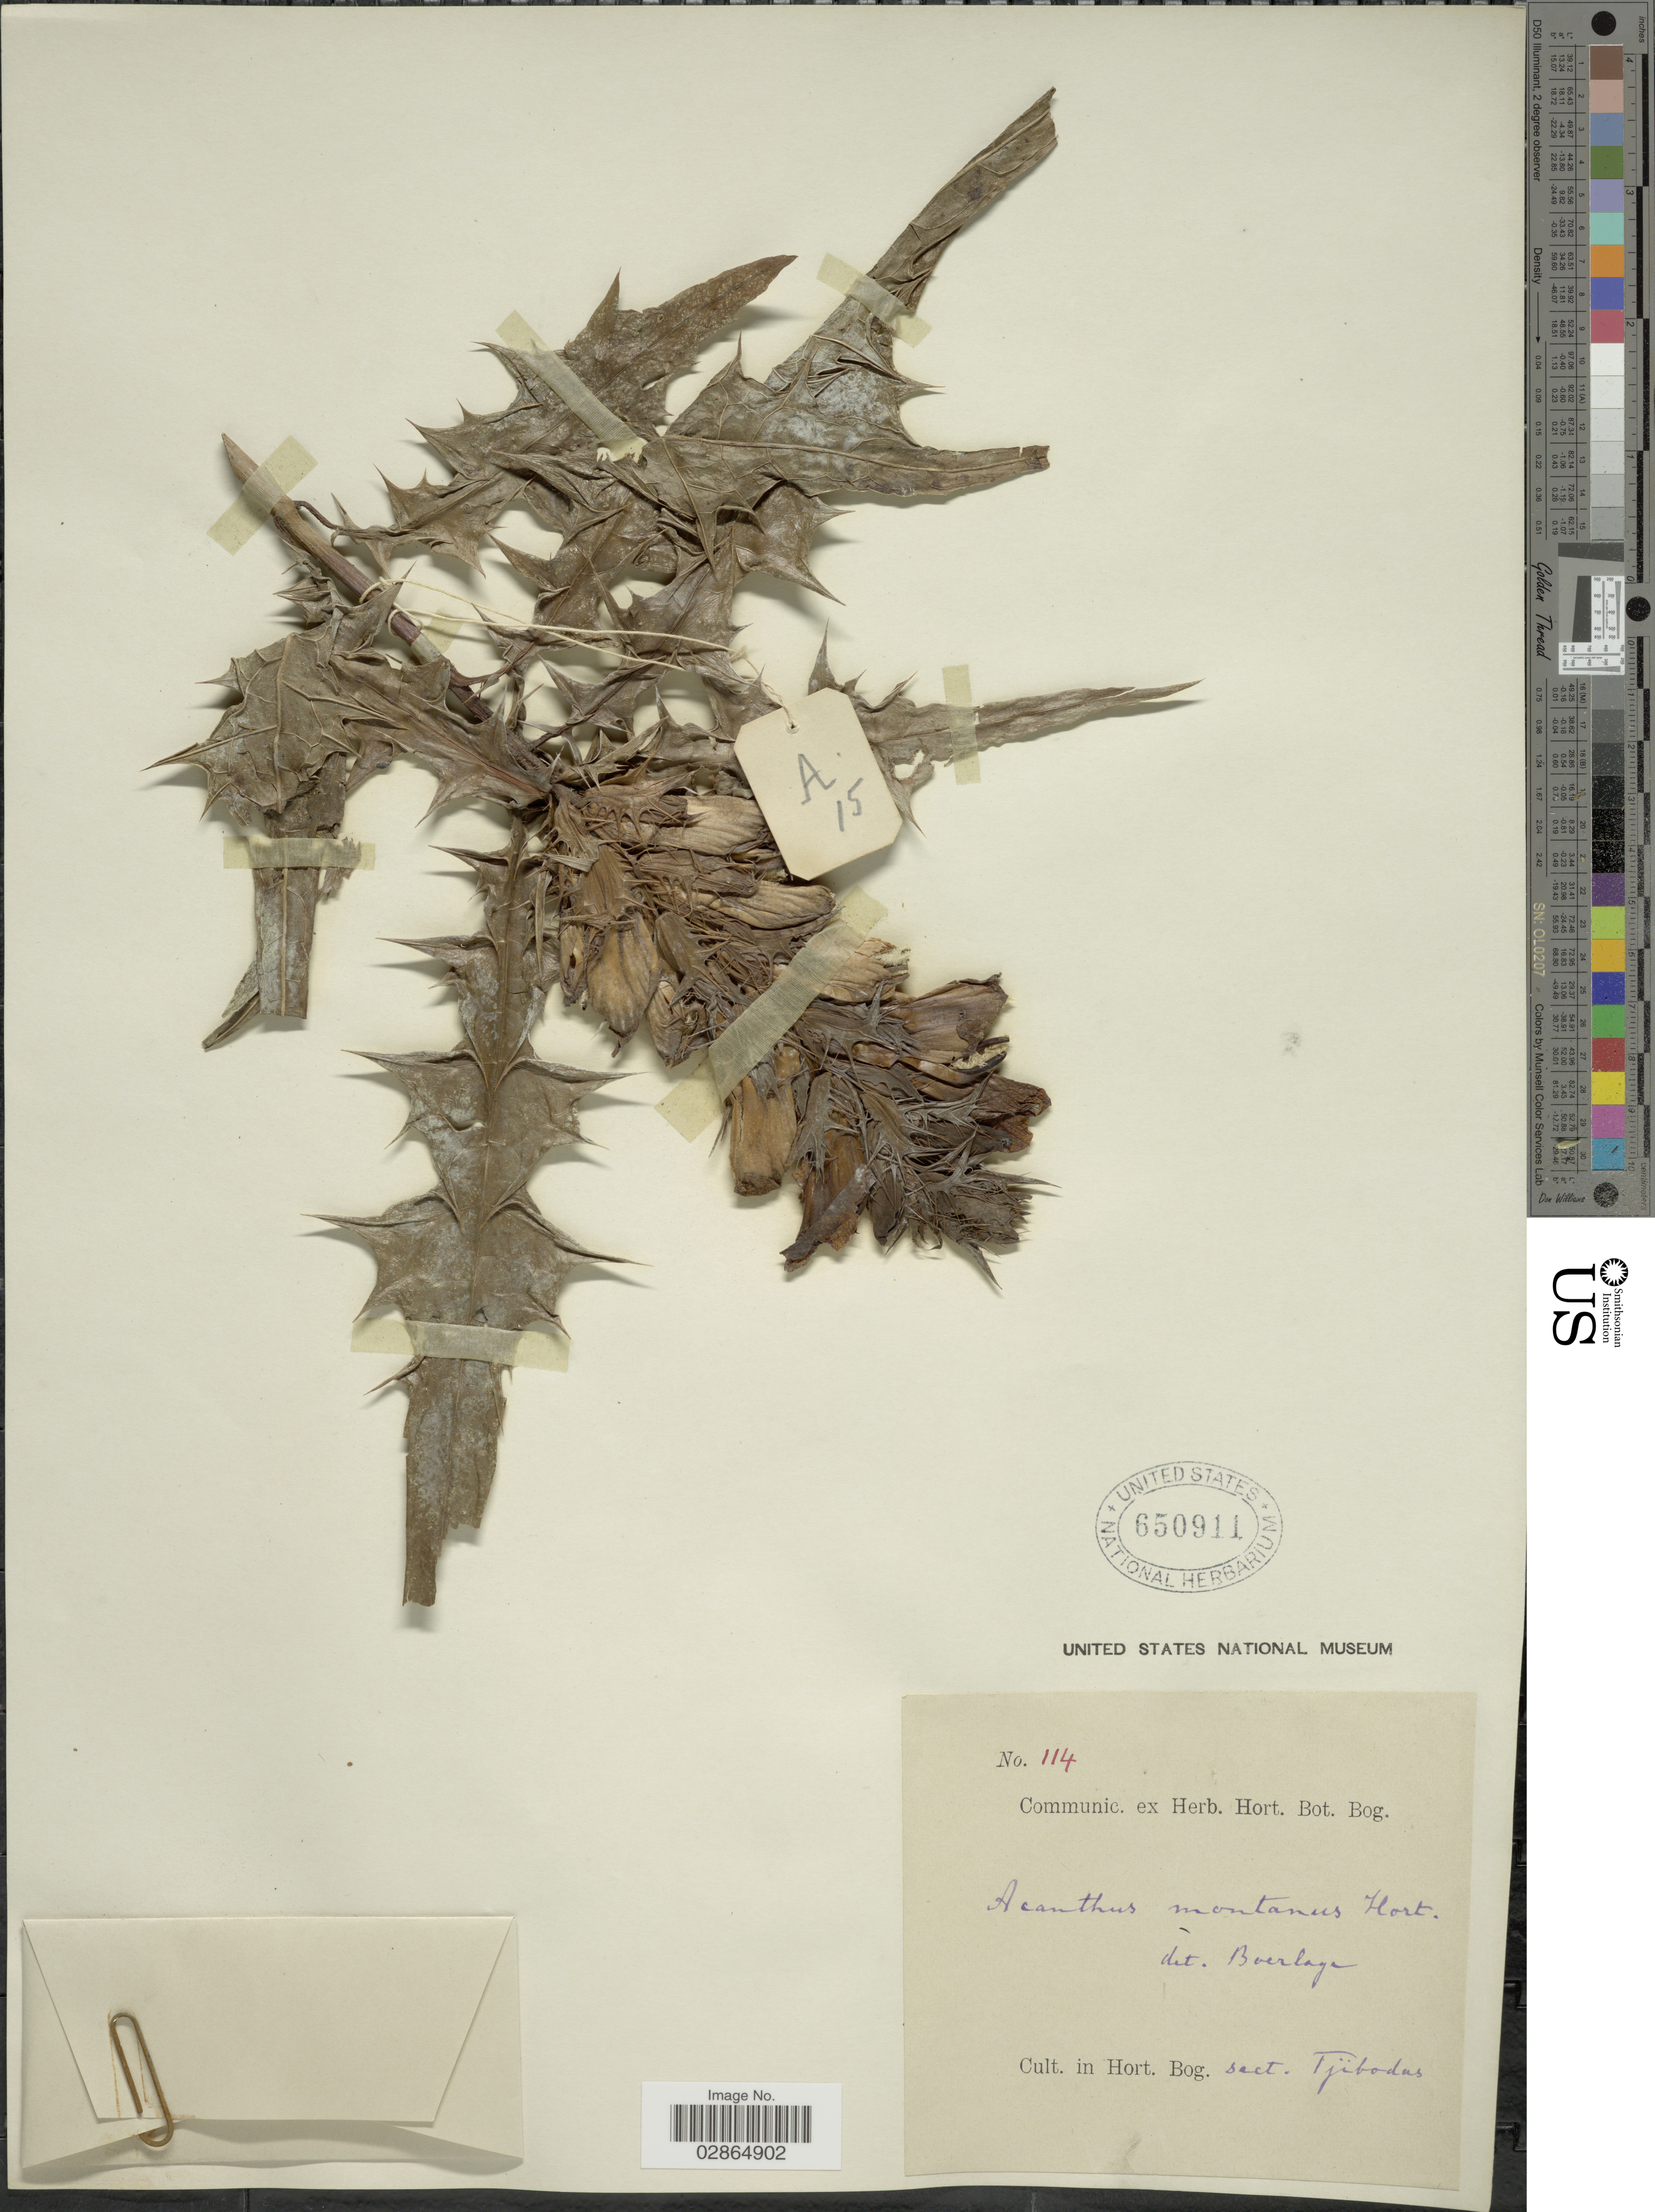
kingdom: Plantae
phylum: Tracheophyta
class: Magnoliopsida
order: Lamiales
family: Acanthaceae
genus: Acanthus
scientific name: Acanthus montanus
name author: (Nees) T. Anderson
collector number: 114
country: Indonesia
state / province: Java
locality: Cult. in Hort. Bog, sect. Tjibodas.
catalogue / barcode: US 650911